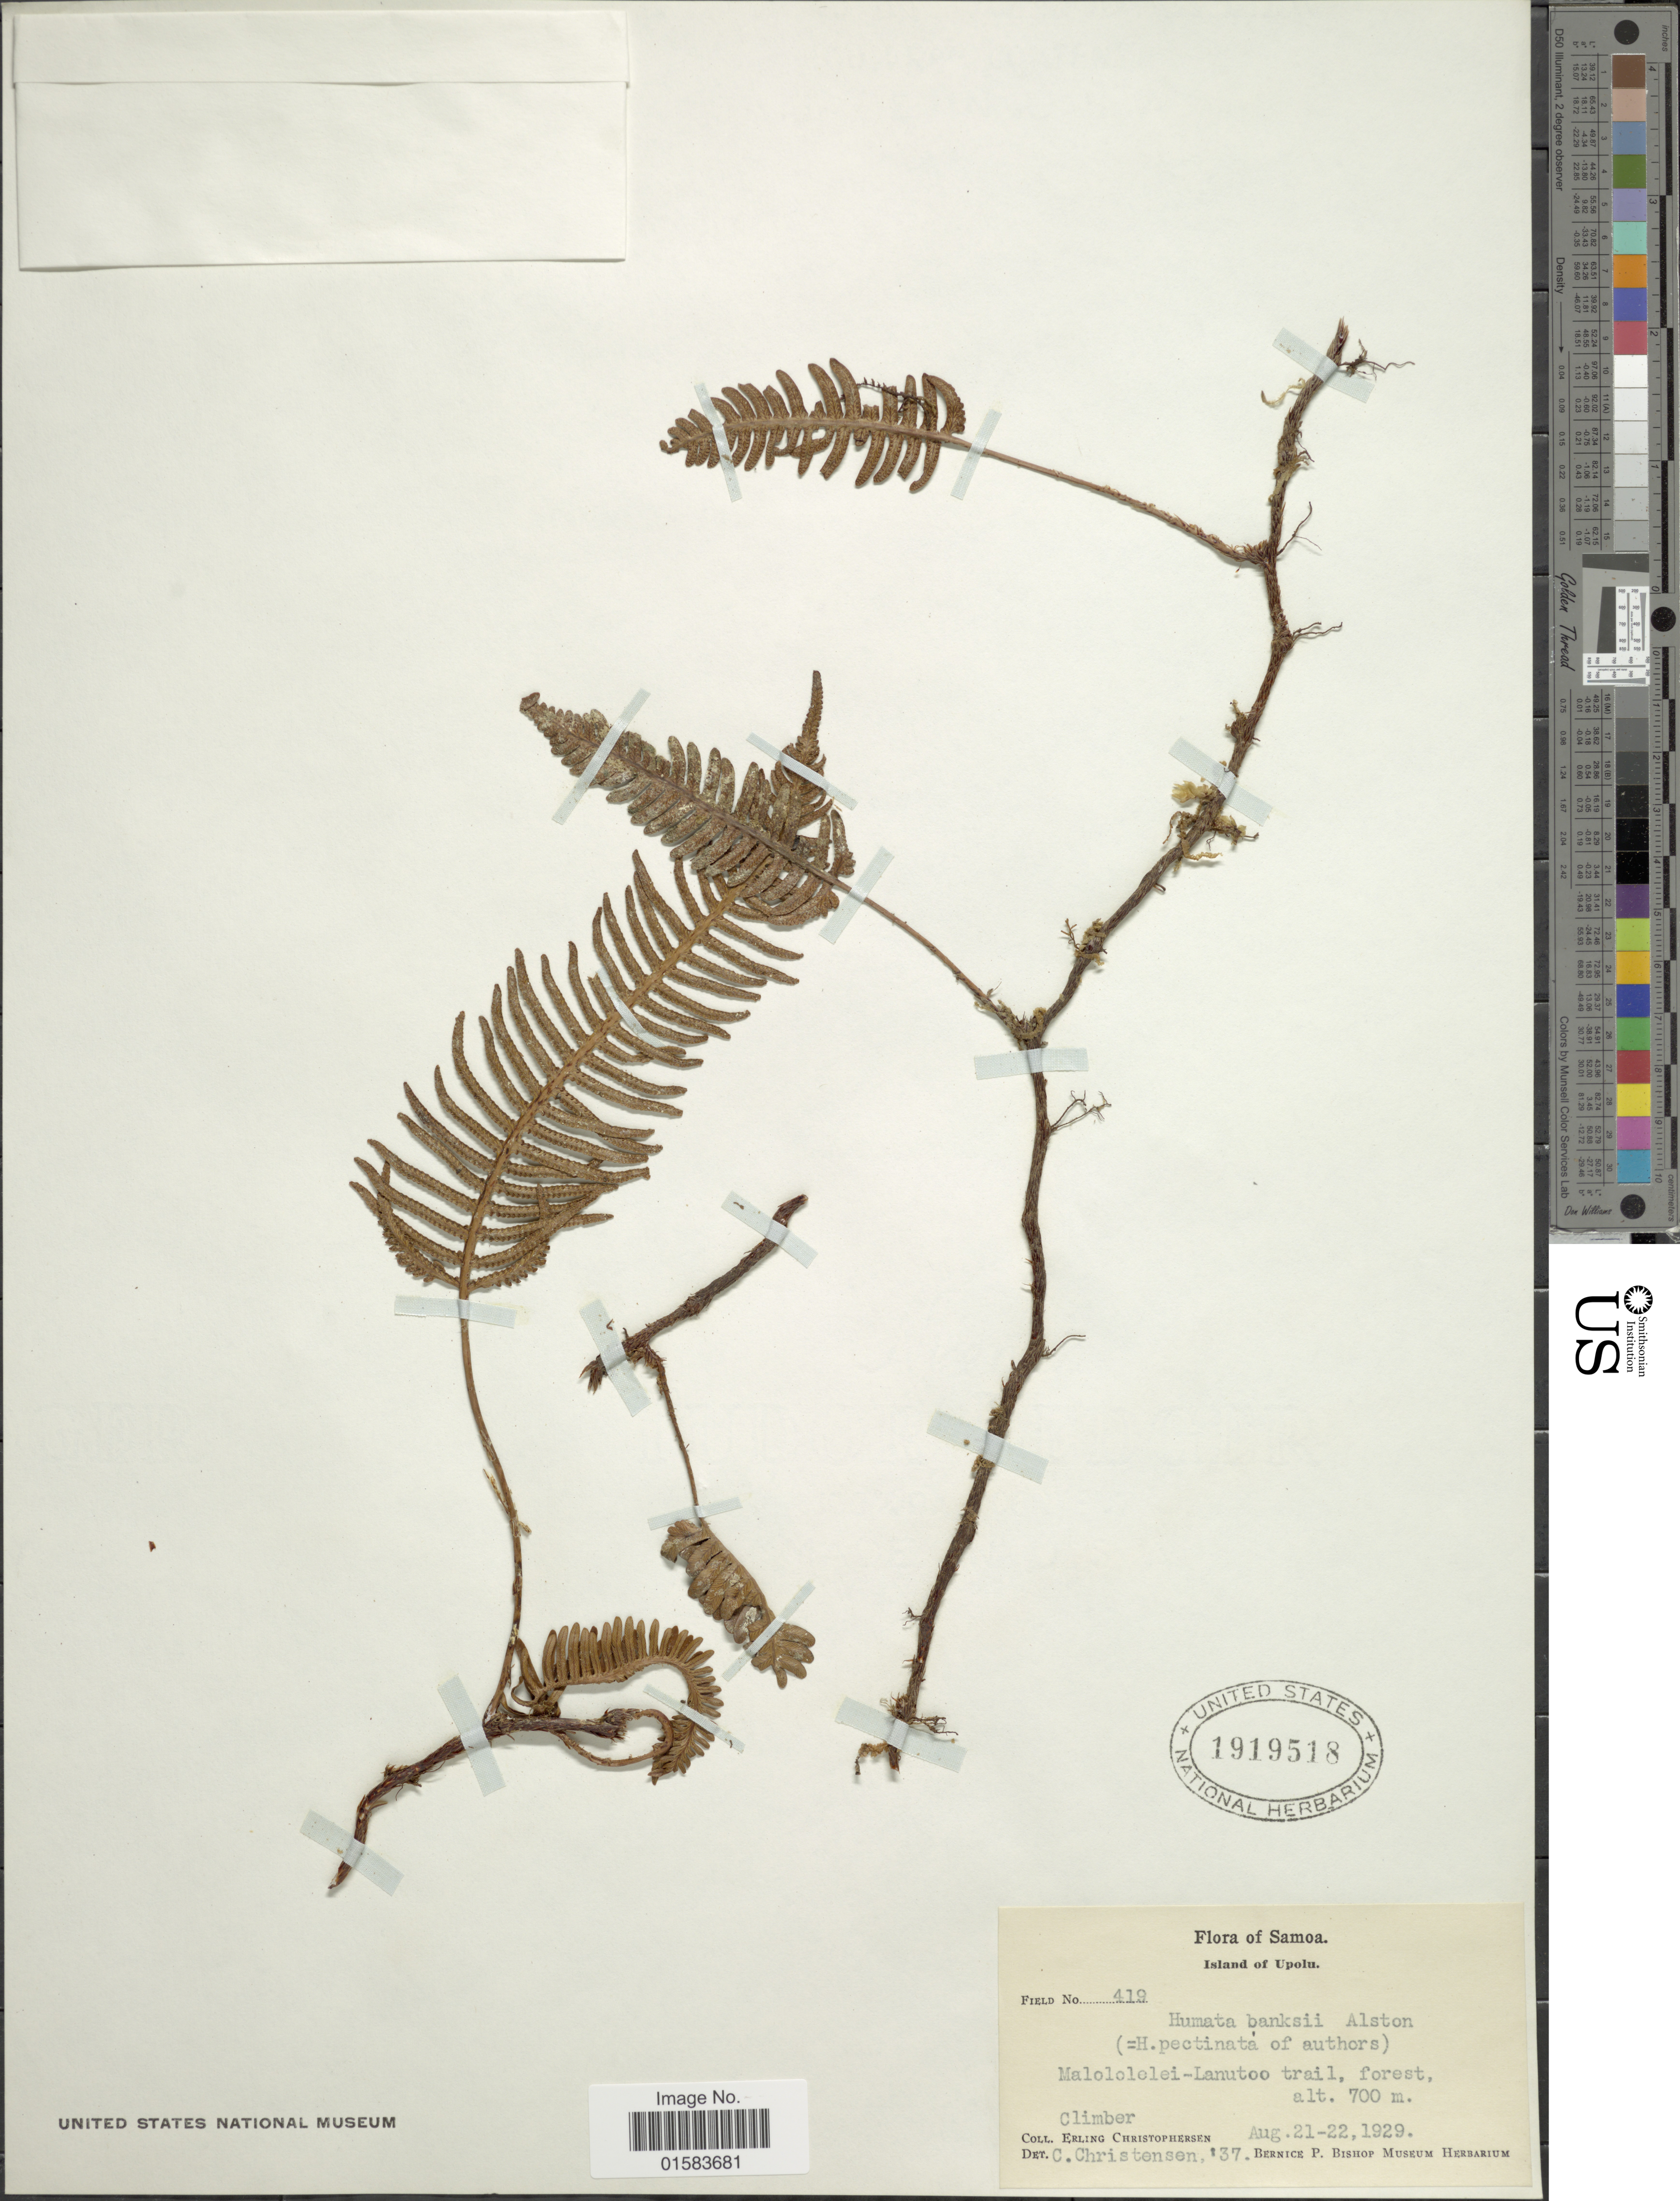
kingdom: Plantae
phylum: Tracheophyta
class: Polypodiopsida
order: Polypodiales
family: Davalliaceae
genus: Davallia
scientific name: Davallia pectinata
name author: Sm.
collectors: E. Christophersen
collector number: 419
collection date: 1929-08-21/1929-08-22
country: Samoa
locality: Island of Upolu, Malololelei-Lanutoo trail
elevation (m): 700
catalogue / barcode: US 1919518